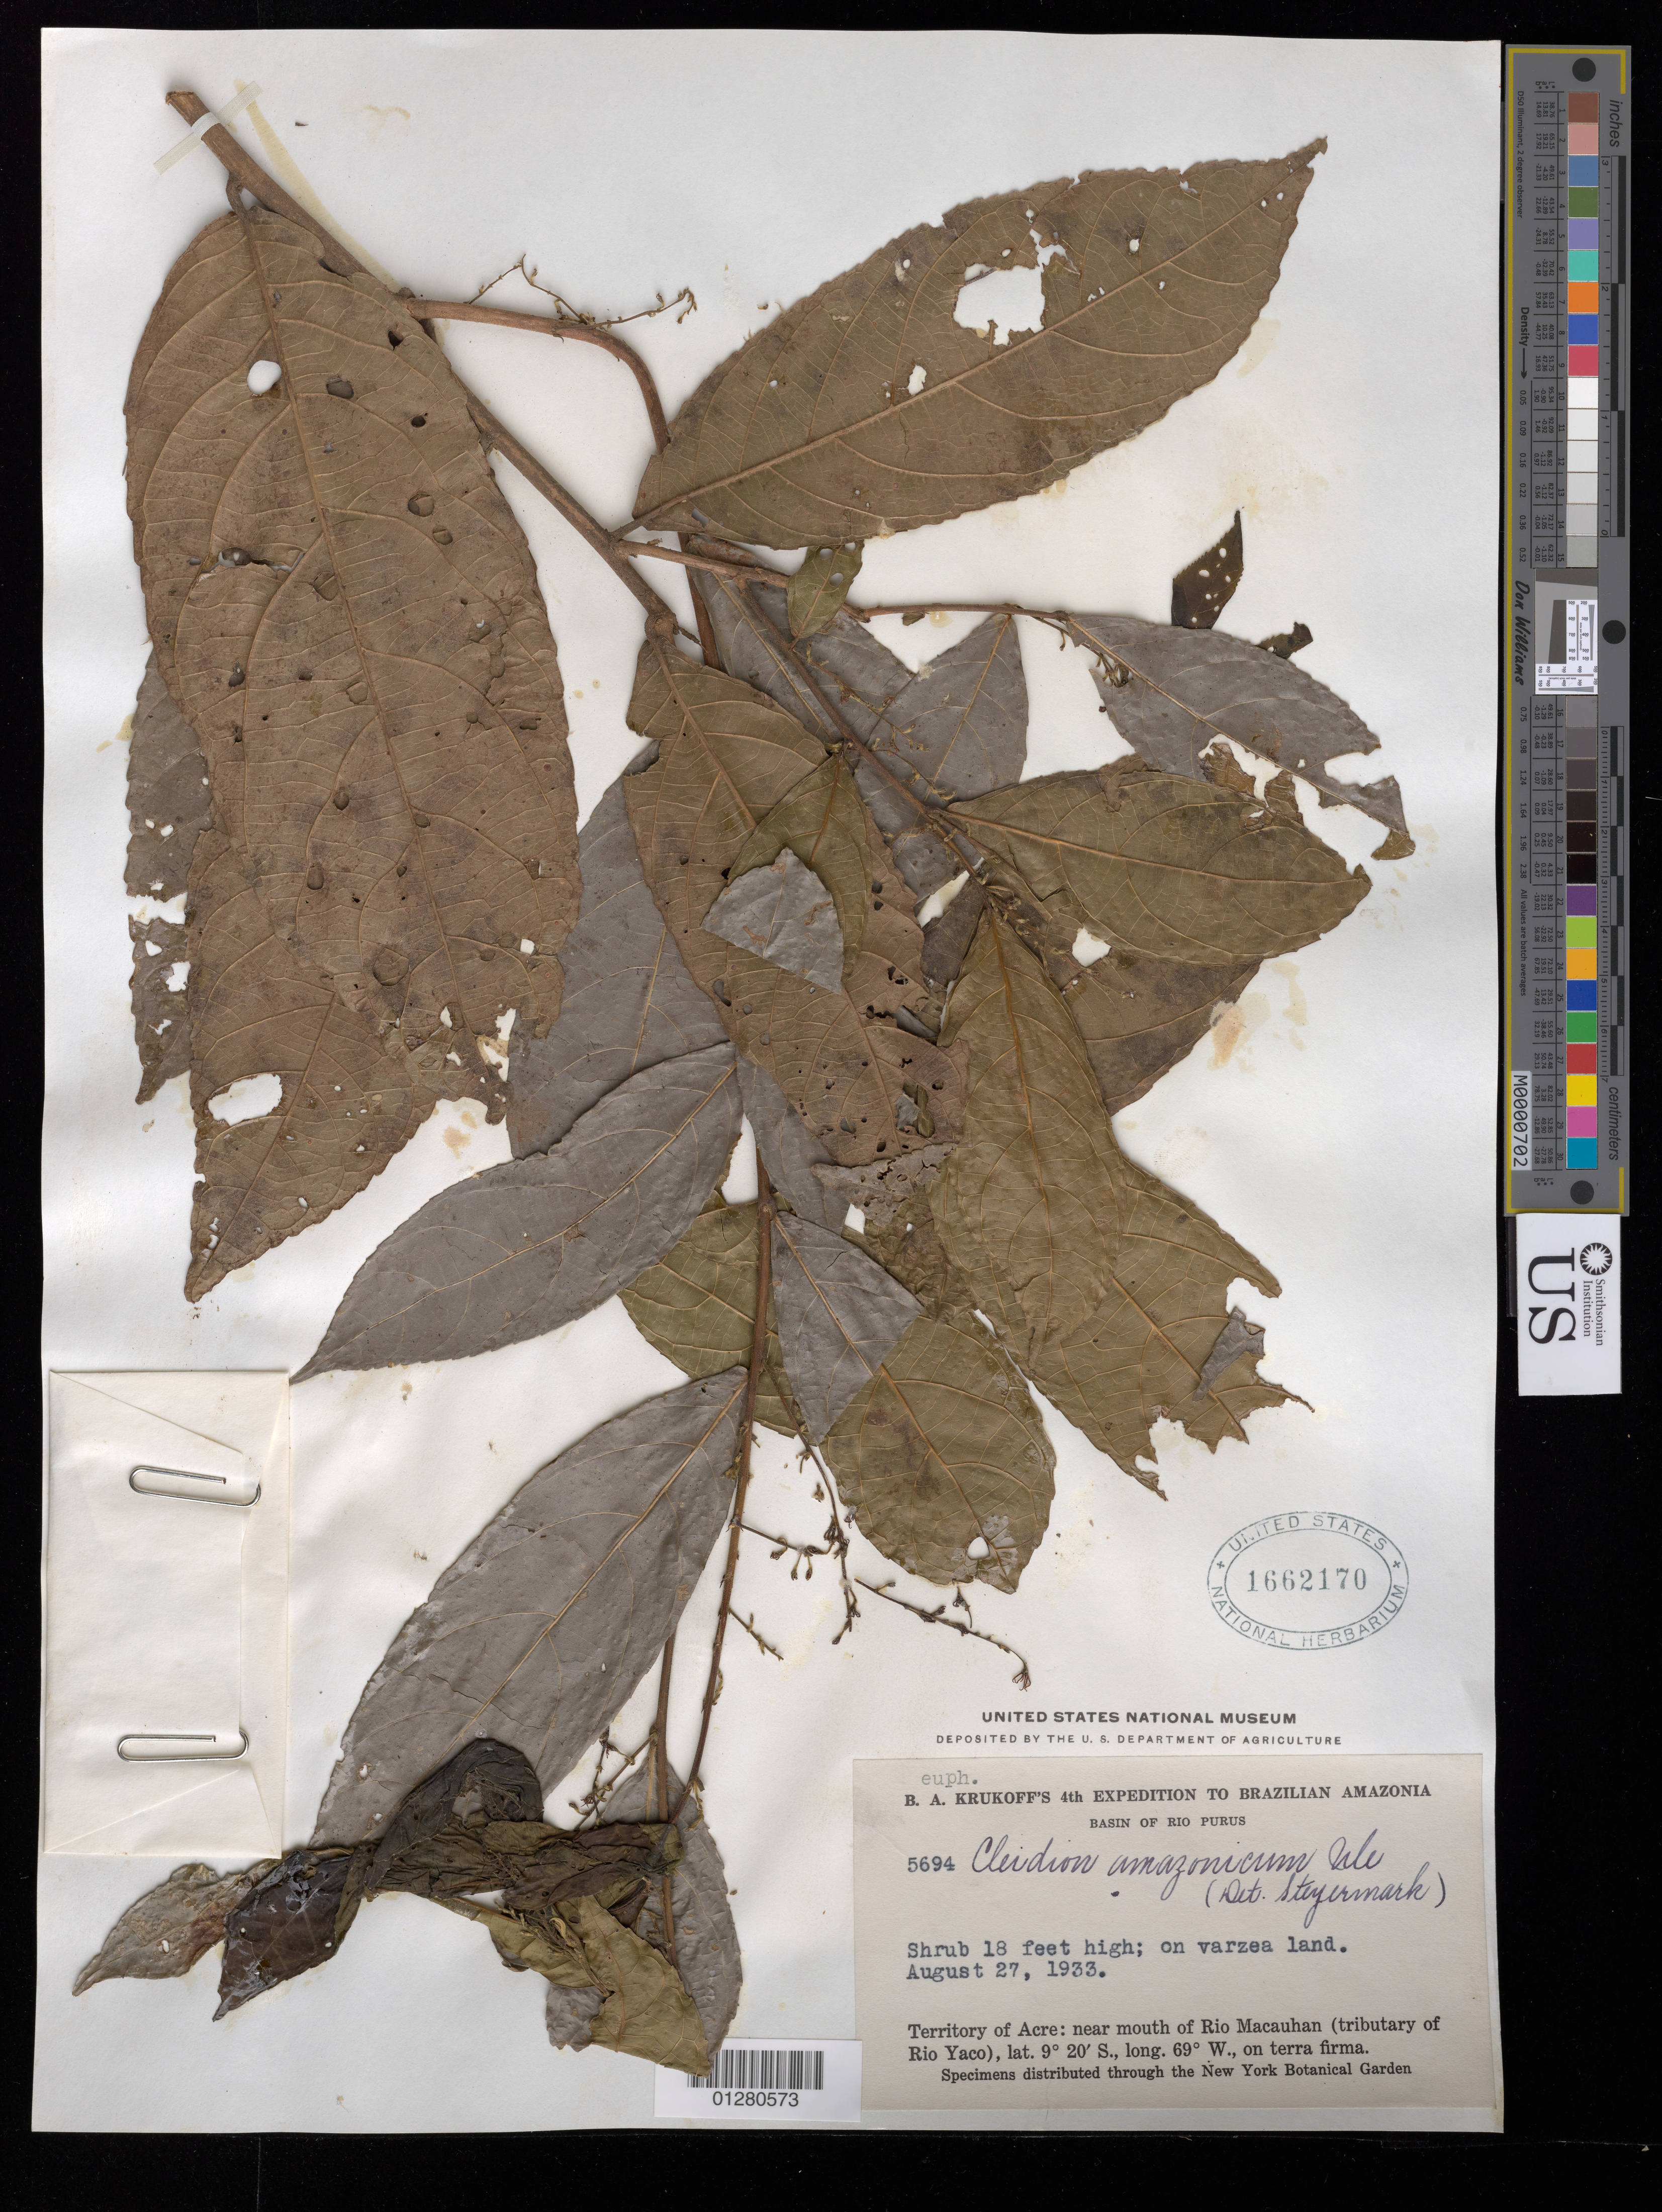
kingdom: Plantae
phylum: Tracheophyta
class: Magnoliopsida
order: Malpighiales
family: Euphorbiaceae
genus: Cleidion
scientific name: Cleidion amazonicum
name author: Ule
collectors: B. A. Krukoff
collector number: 5694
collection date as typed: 27 Aug 1933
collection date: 1933-08-27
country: Brazil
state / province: Acre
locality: Basin of Rio Purus, near mouth of Rio Macauhan.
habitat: Shrub.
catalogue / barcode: US 1662170